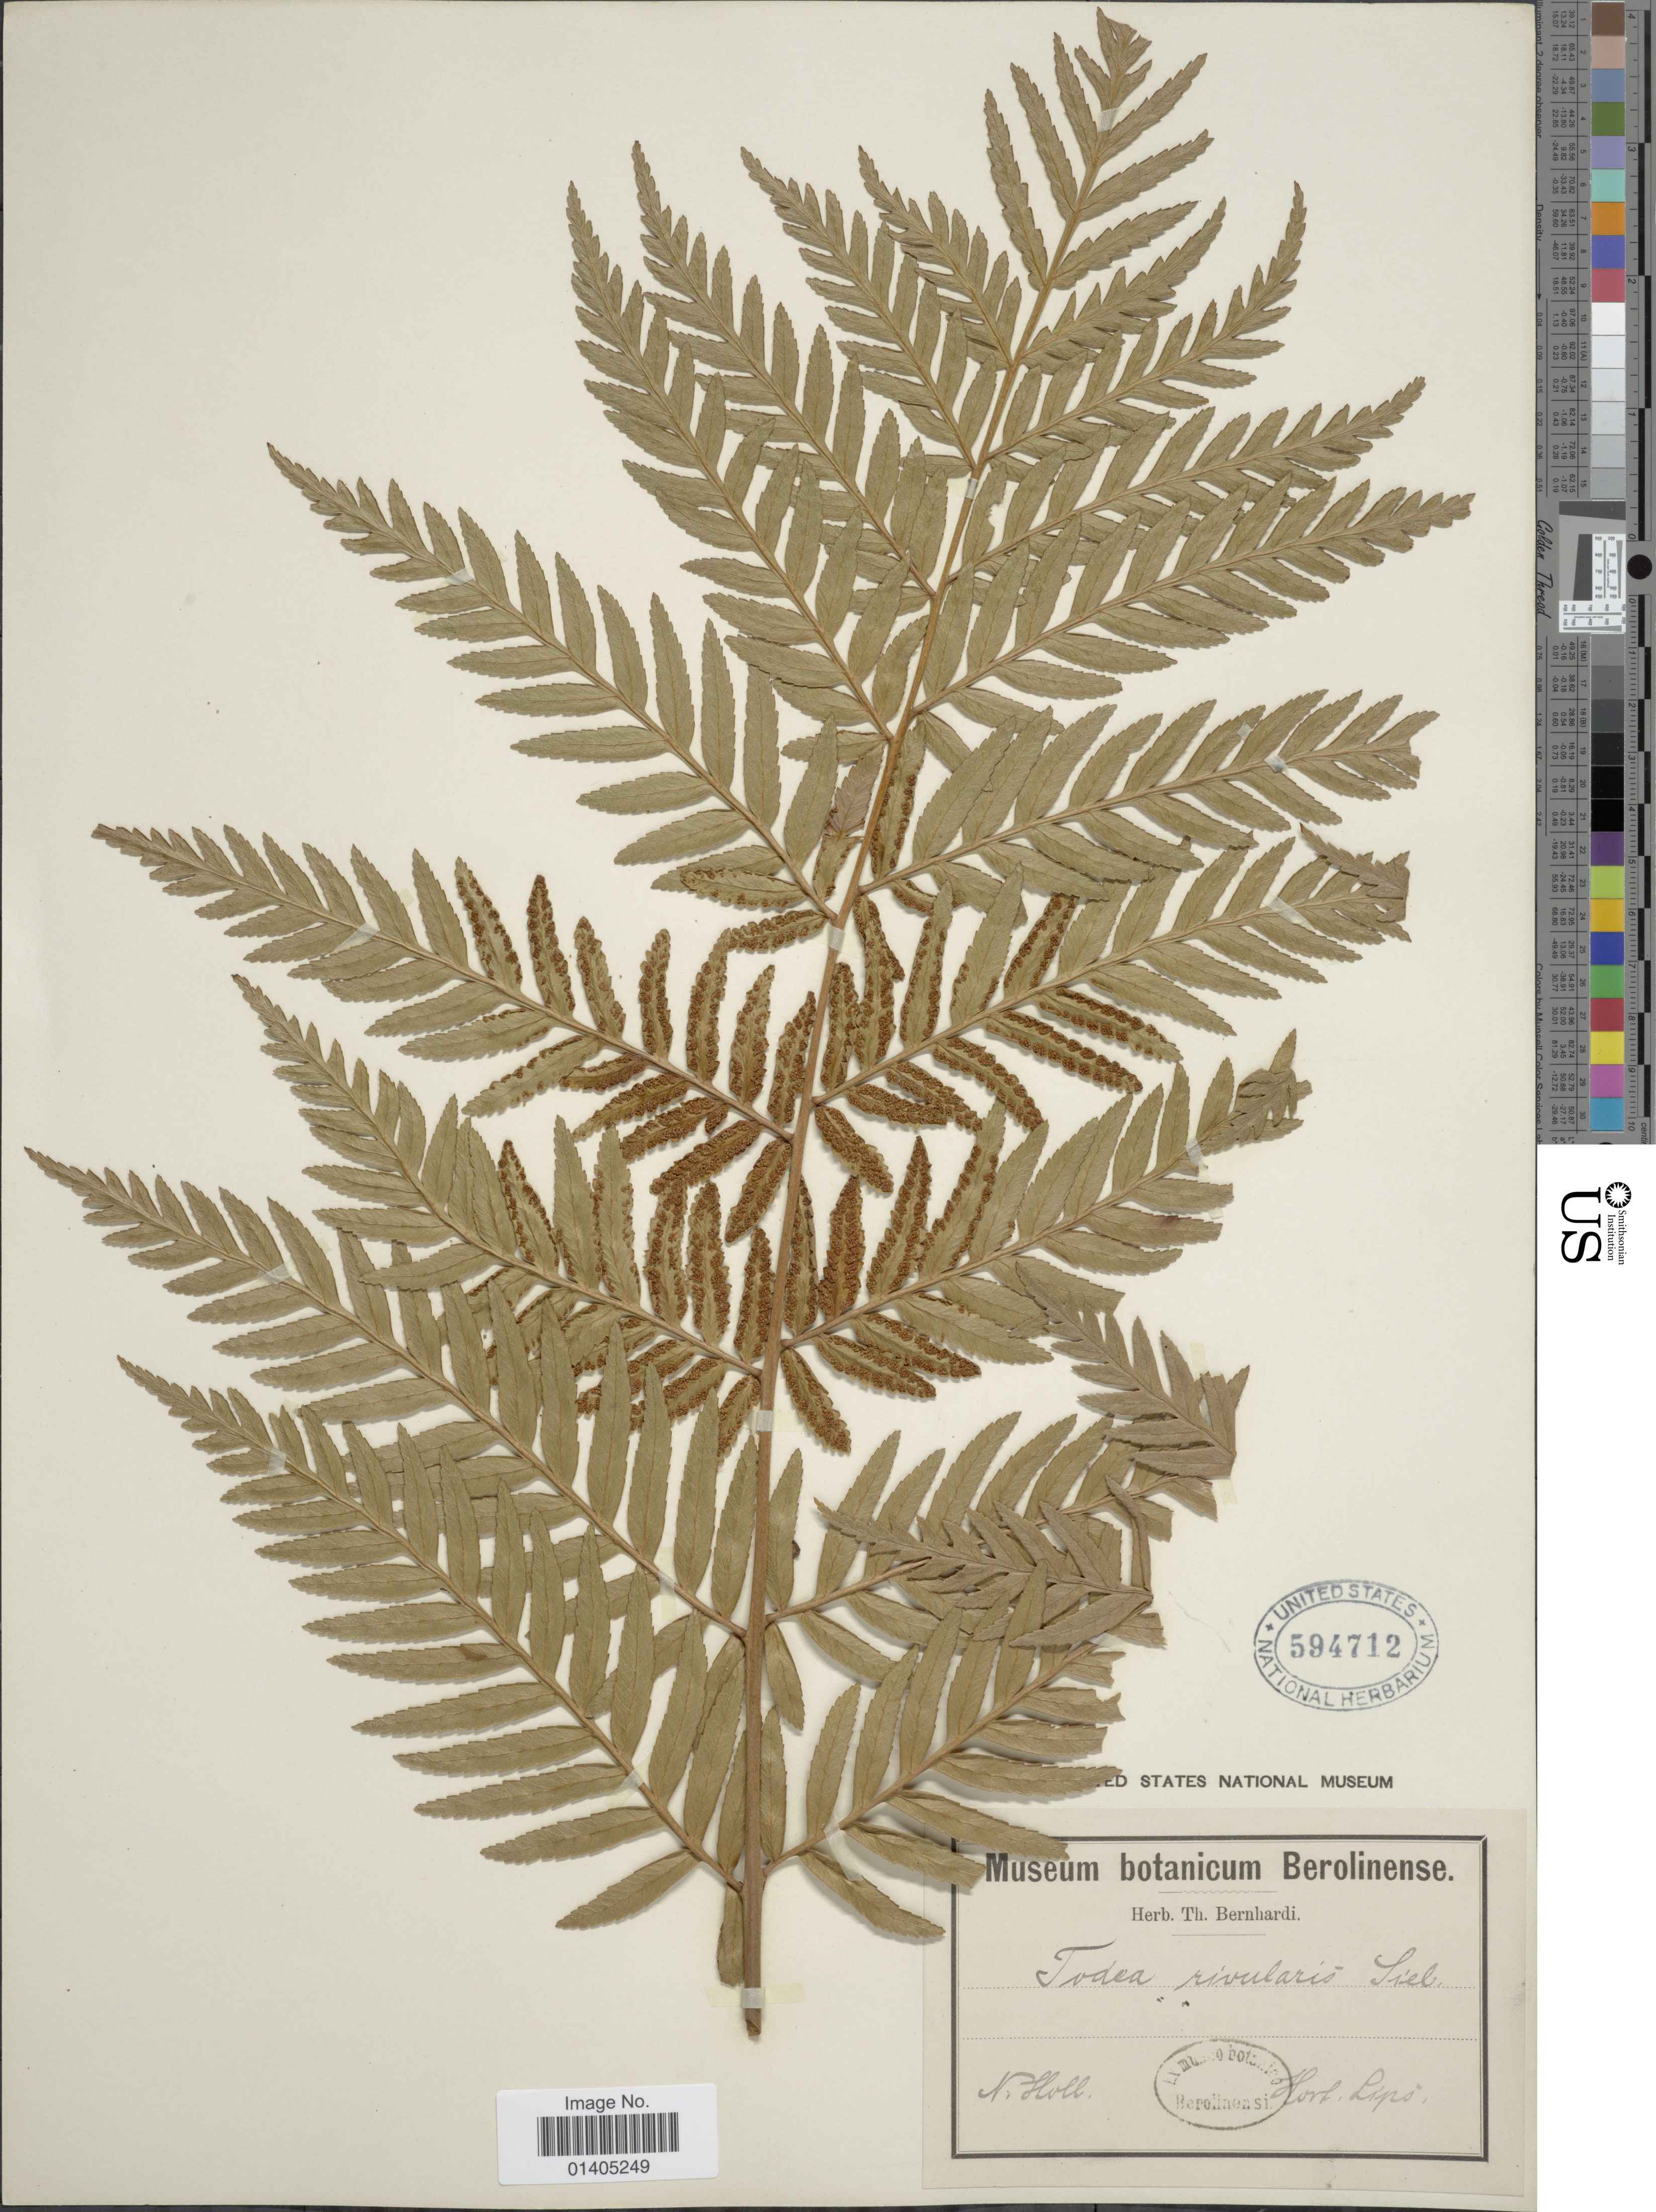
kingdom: Plantae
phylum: Tracheophyta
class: Polypodiopsida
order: Osmundales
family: Osmundaceae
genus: Todea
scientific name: Todea barbara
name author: T. Moore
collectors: ex herb. Bernhardi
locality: N. Holl, Hort Lips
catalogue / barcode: US 594712